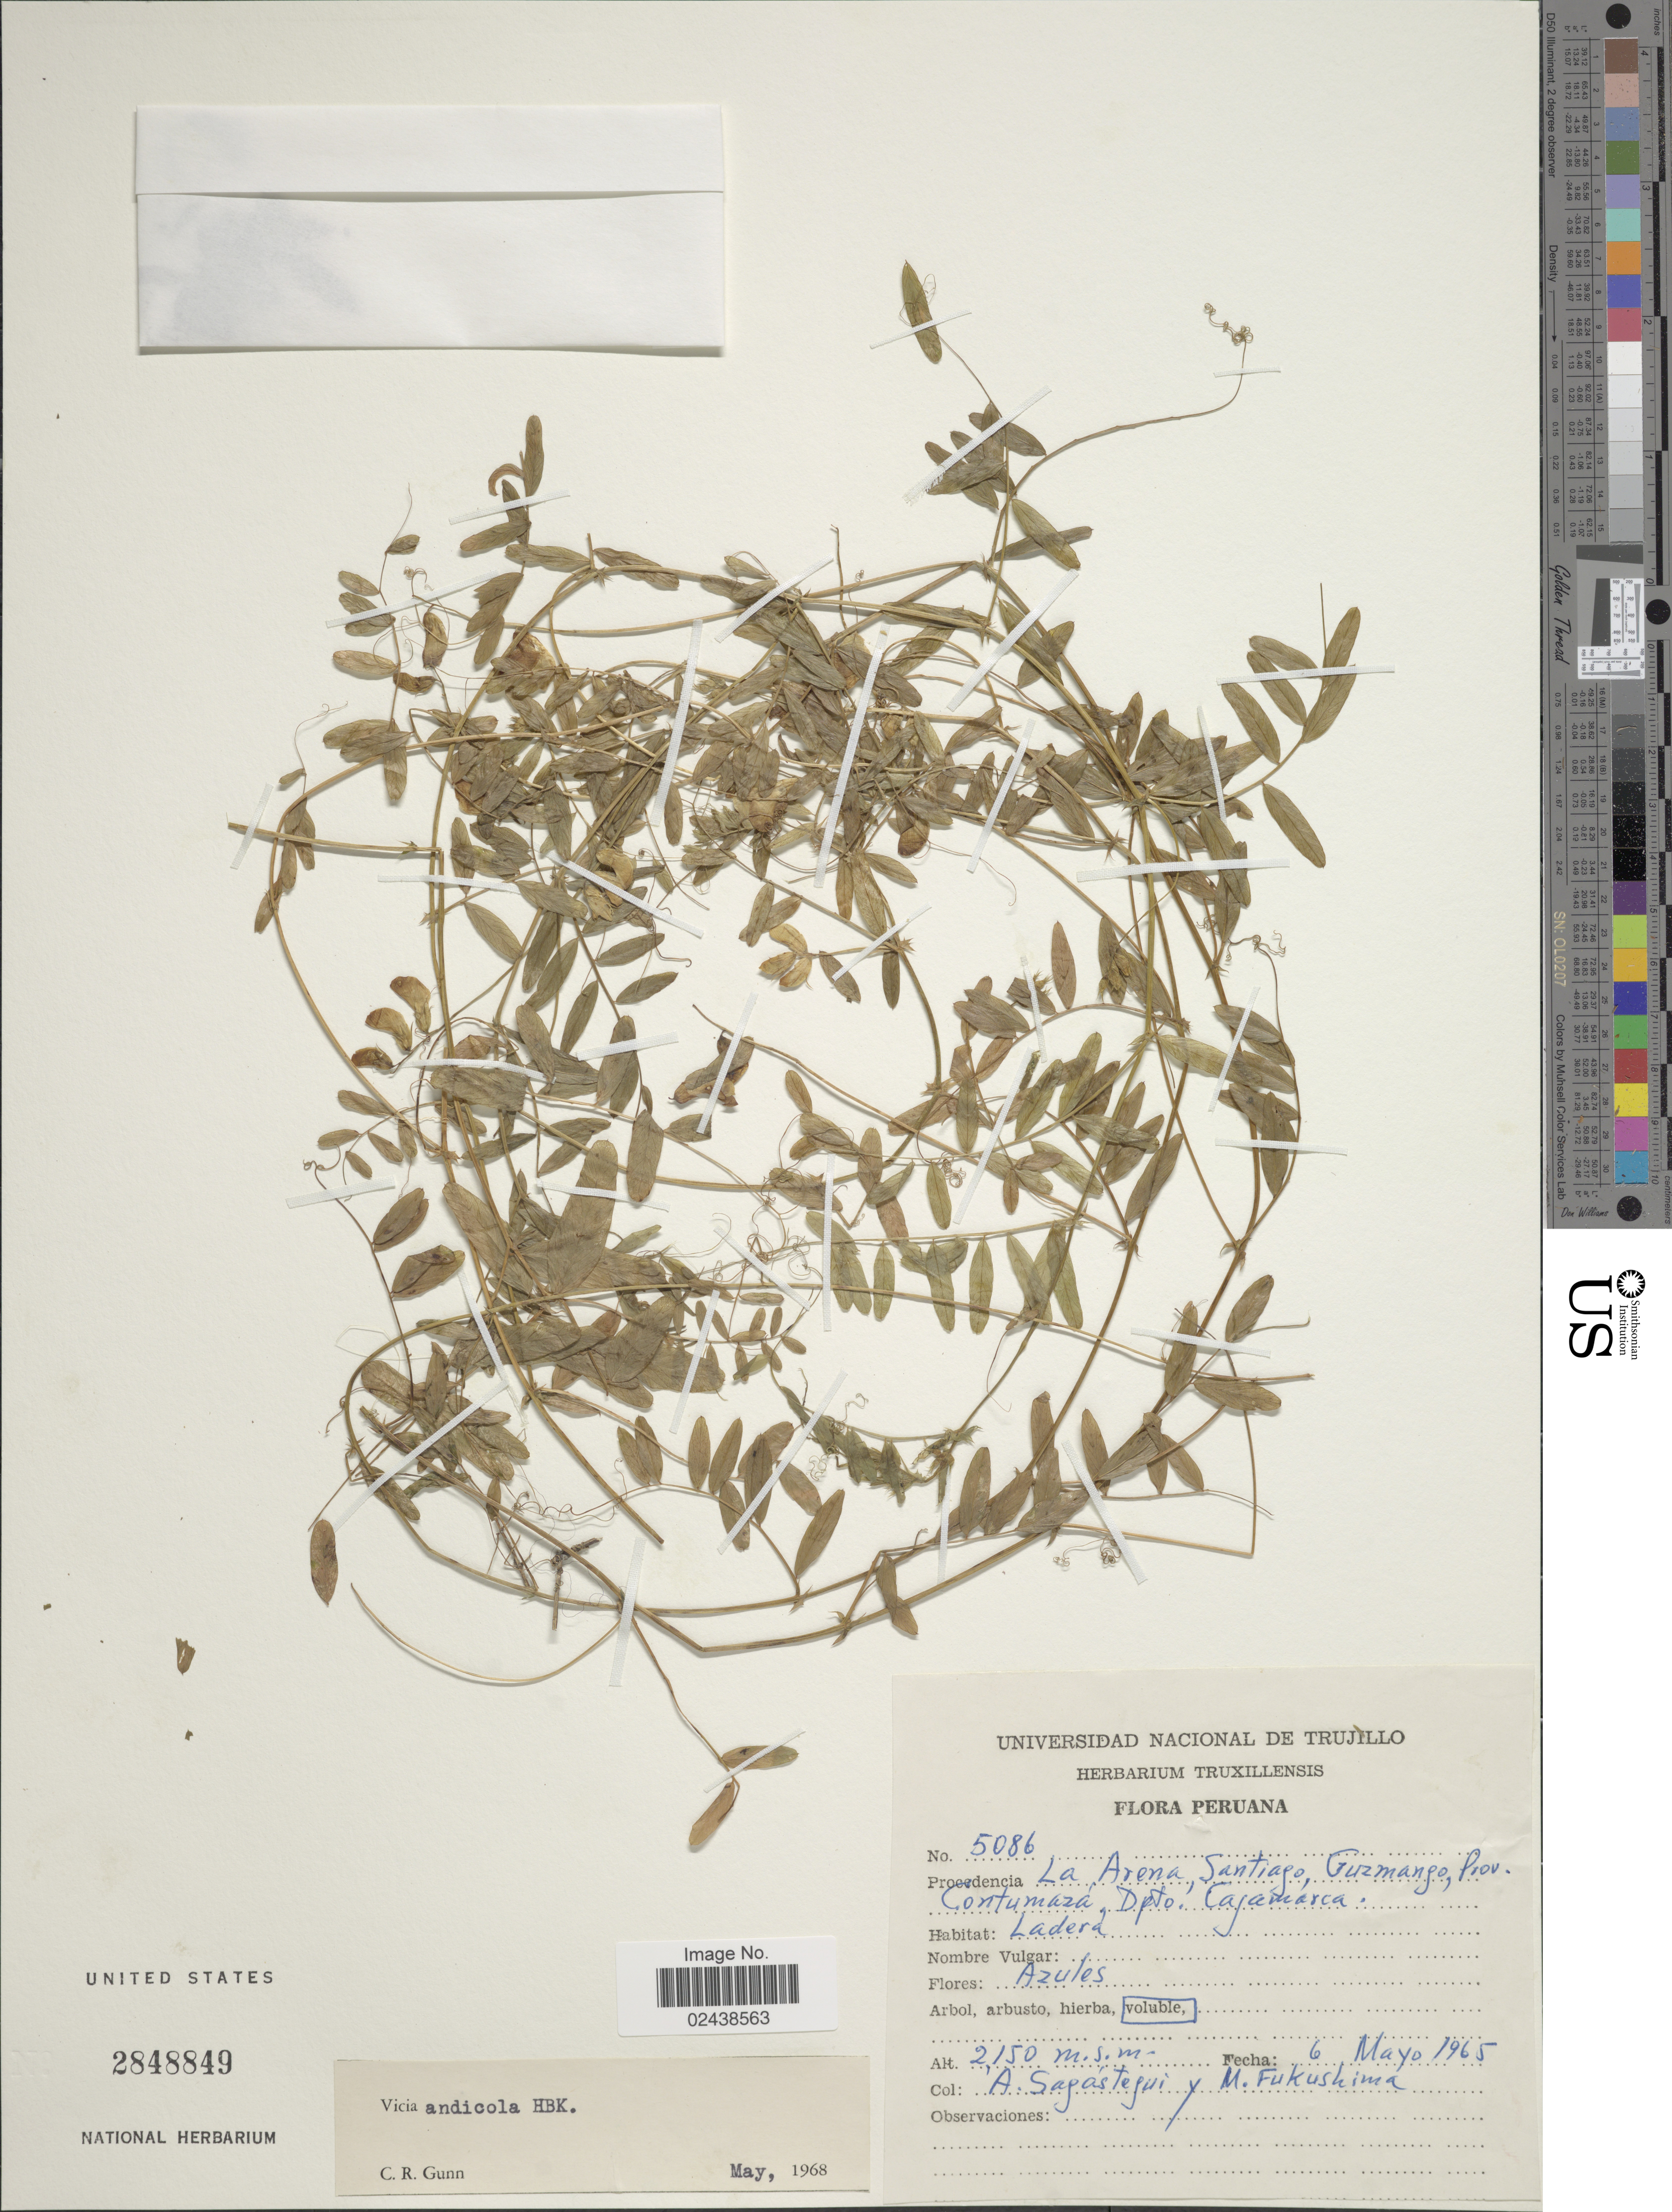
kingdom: Plantae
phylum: Tracheophyta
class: Magnoliopsida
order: Fabales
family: Fabaceae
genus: Vicia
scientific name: Vicia andicola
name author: Kunth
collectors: A. Sagástegui A. & M. Fukushima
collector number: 5086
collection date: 1965-05-06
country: Peru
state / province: Cajamarca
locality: Peruana. La Arena, Santiago, Guzmango, Prov. Contumaza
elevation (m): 2150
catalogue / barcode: US 2848849